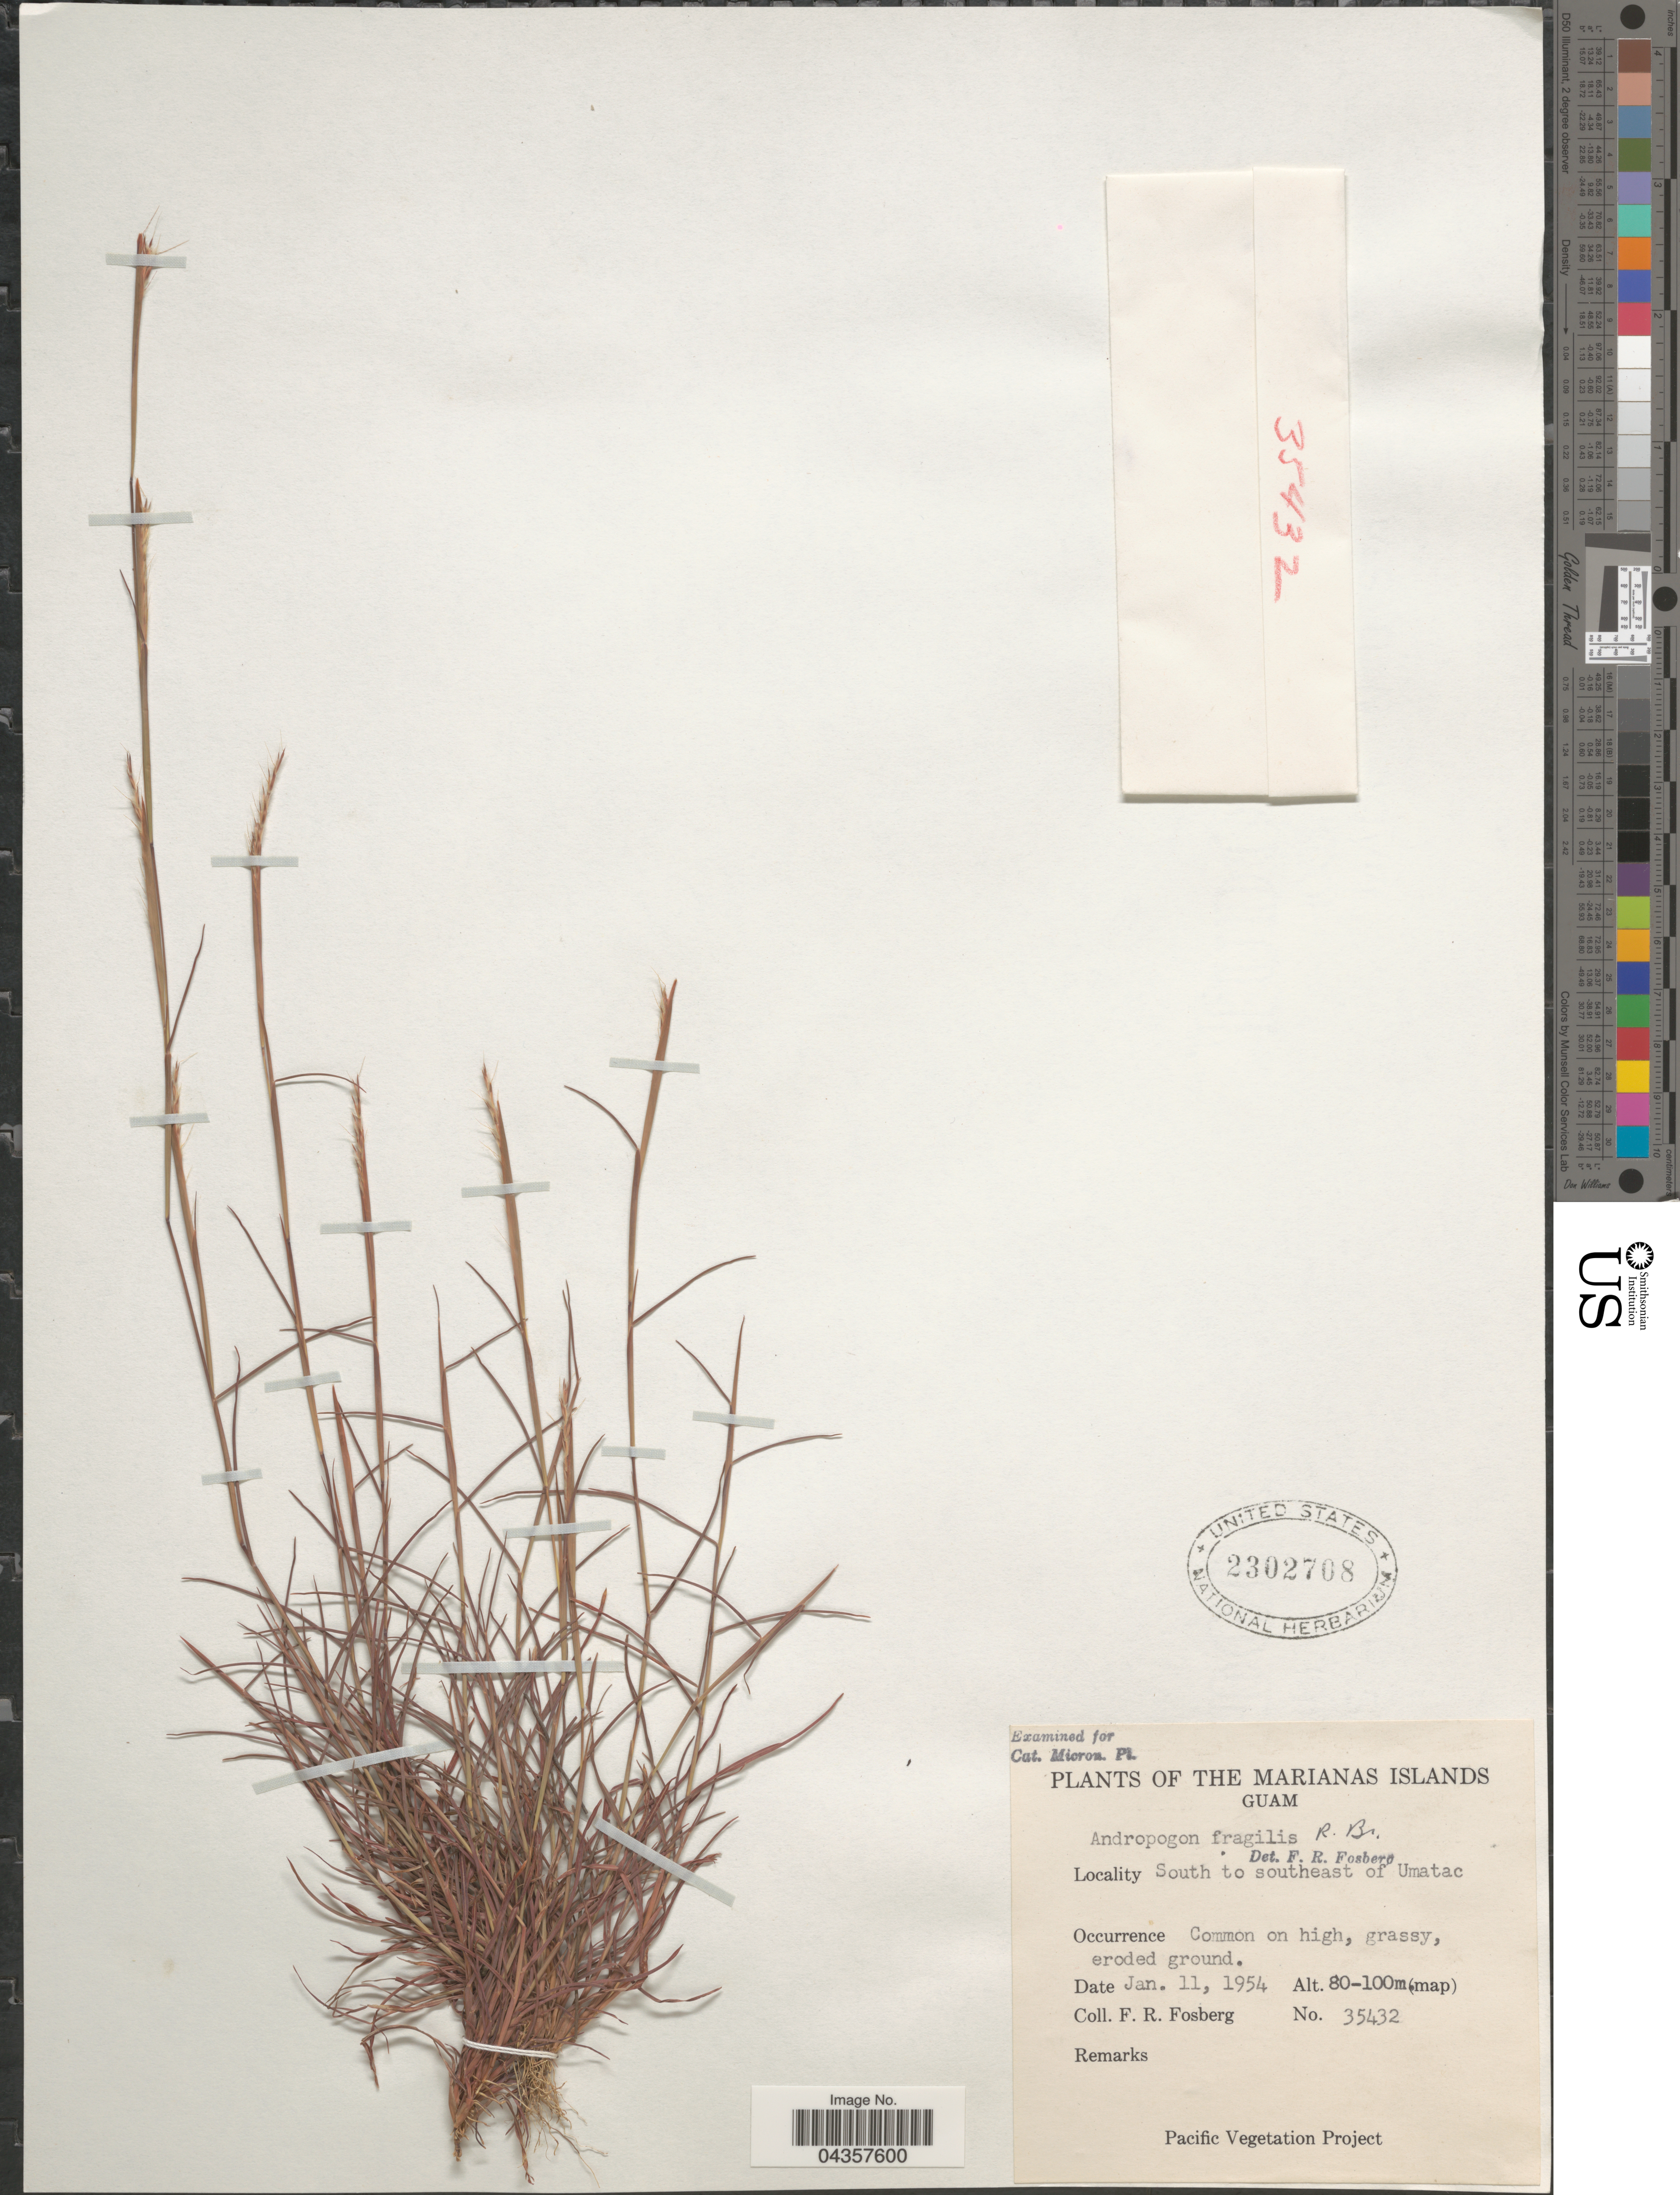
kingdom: Plantae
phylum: Tracheophyta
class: Liliopsida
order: Poales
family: Poaceae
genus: Schizachyrium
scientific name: Schizachyrium fragile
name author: (R. Br.) A. Camus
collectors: F. R. Fosberg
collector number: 35432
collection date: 1954-01-11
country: Guam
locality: The Marianas Islands. South of southeast of Umatac.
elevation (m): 80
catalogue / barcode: US 2302708